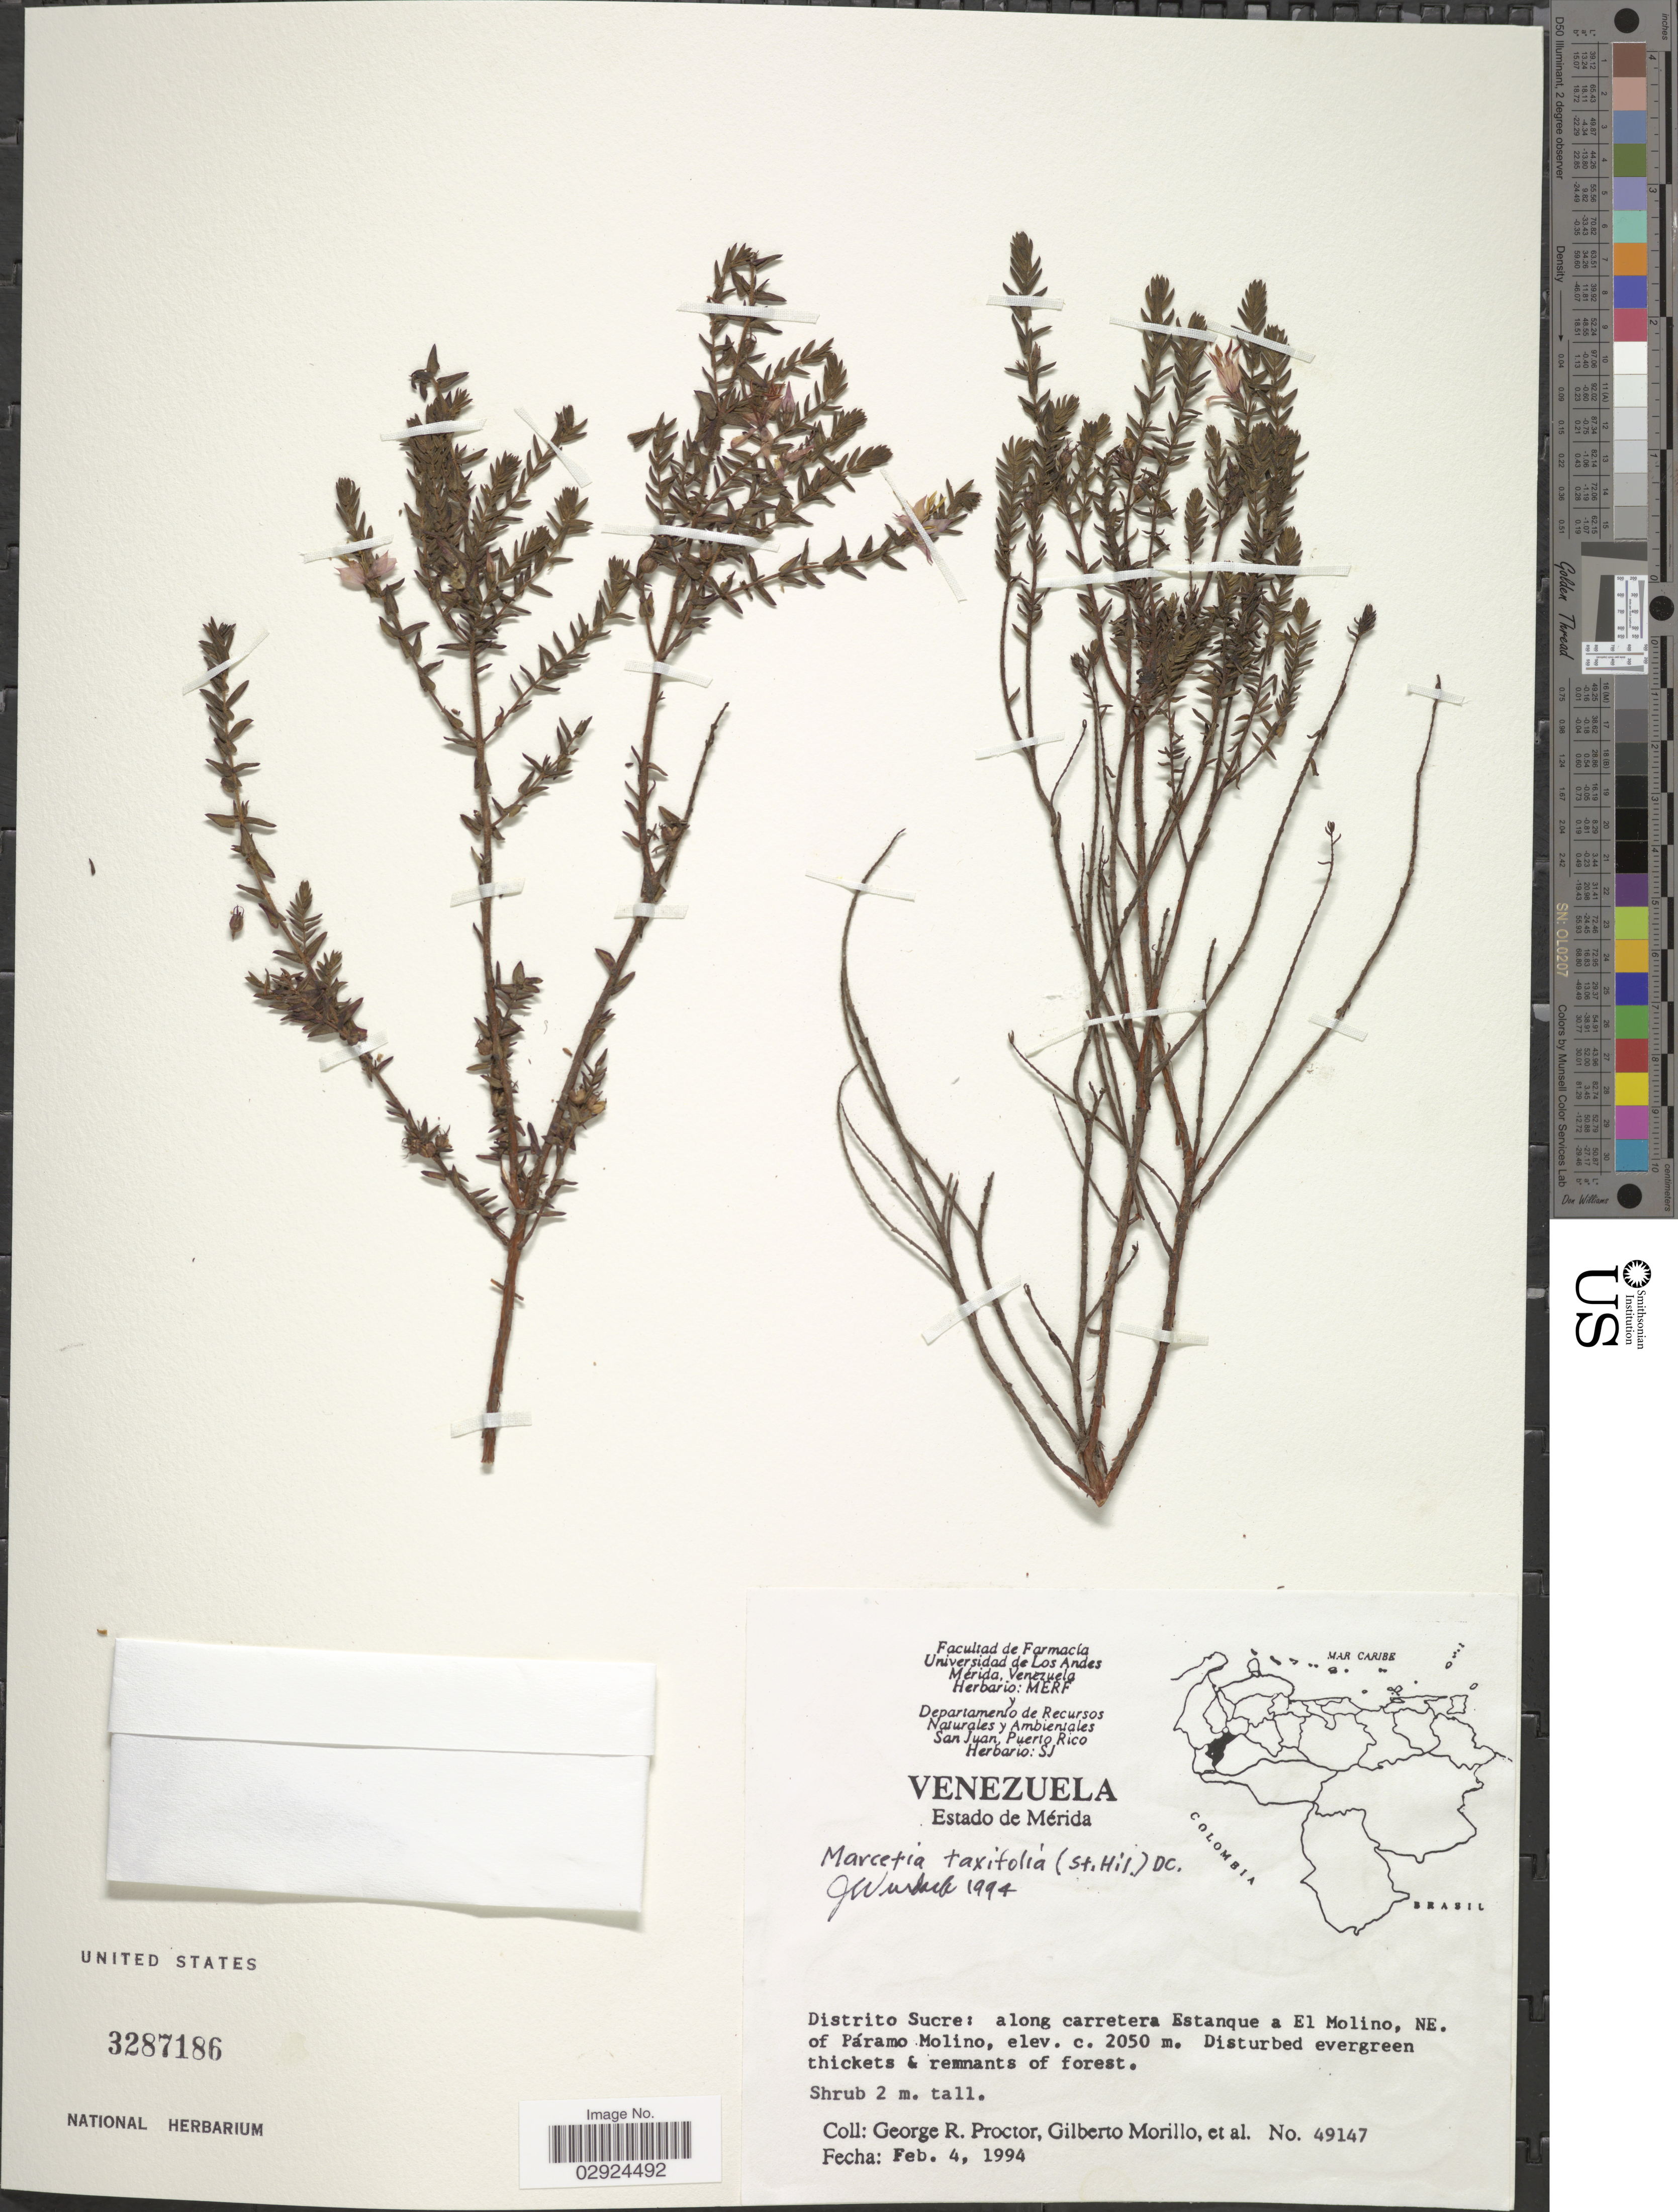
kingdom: Plantae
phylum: Tracheophyta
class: Magnoliopsida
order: Myrtales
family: Melastomataceae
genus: Marcetia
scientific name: Marcetia taxifolia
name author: (A. St.-Hil.) DC.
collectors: G. Proctor, G. N. Morillo & et al.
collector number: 49147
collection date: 1994-02-04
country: Venezuela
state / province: Sucre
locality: Distrito Sucre: along carretera Estanque a El Molino, NE. of Páramo Molino.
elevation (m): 2050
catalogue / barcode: US 3287186